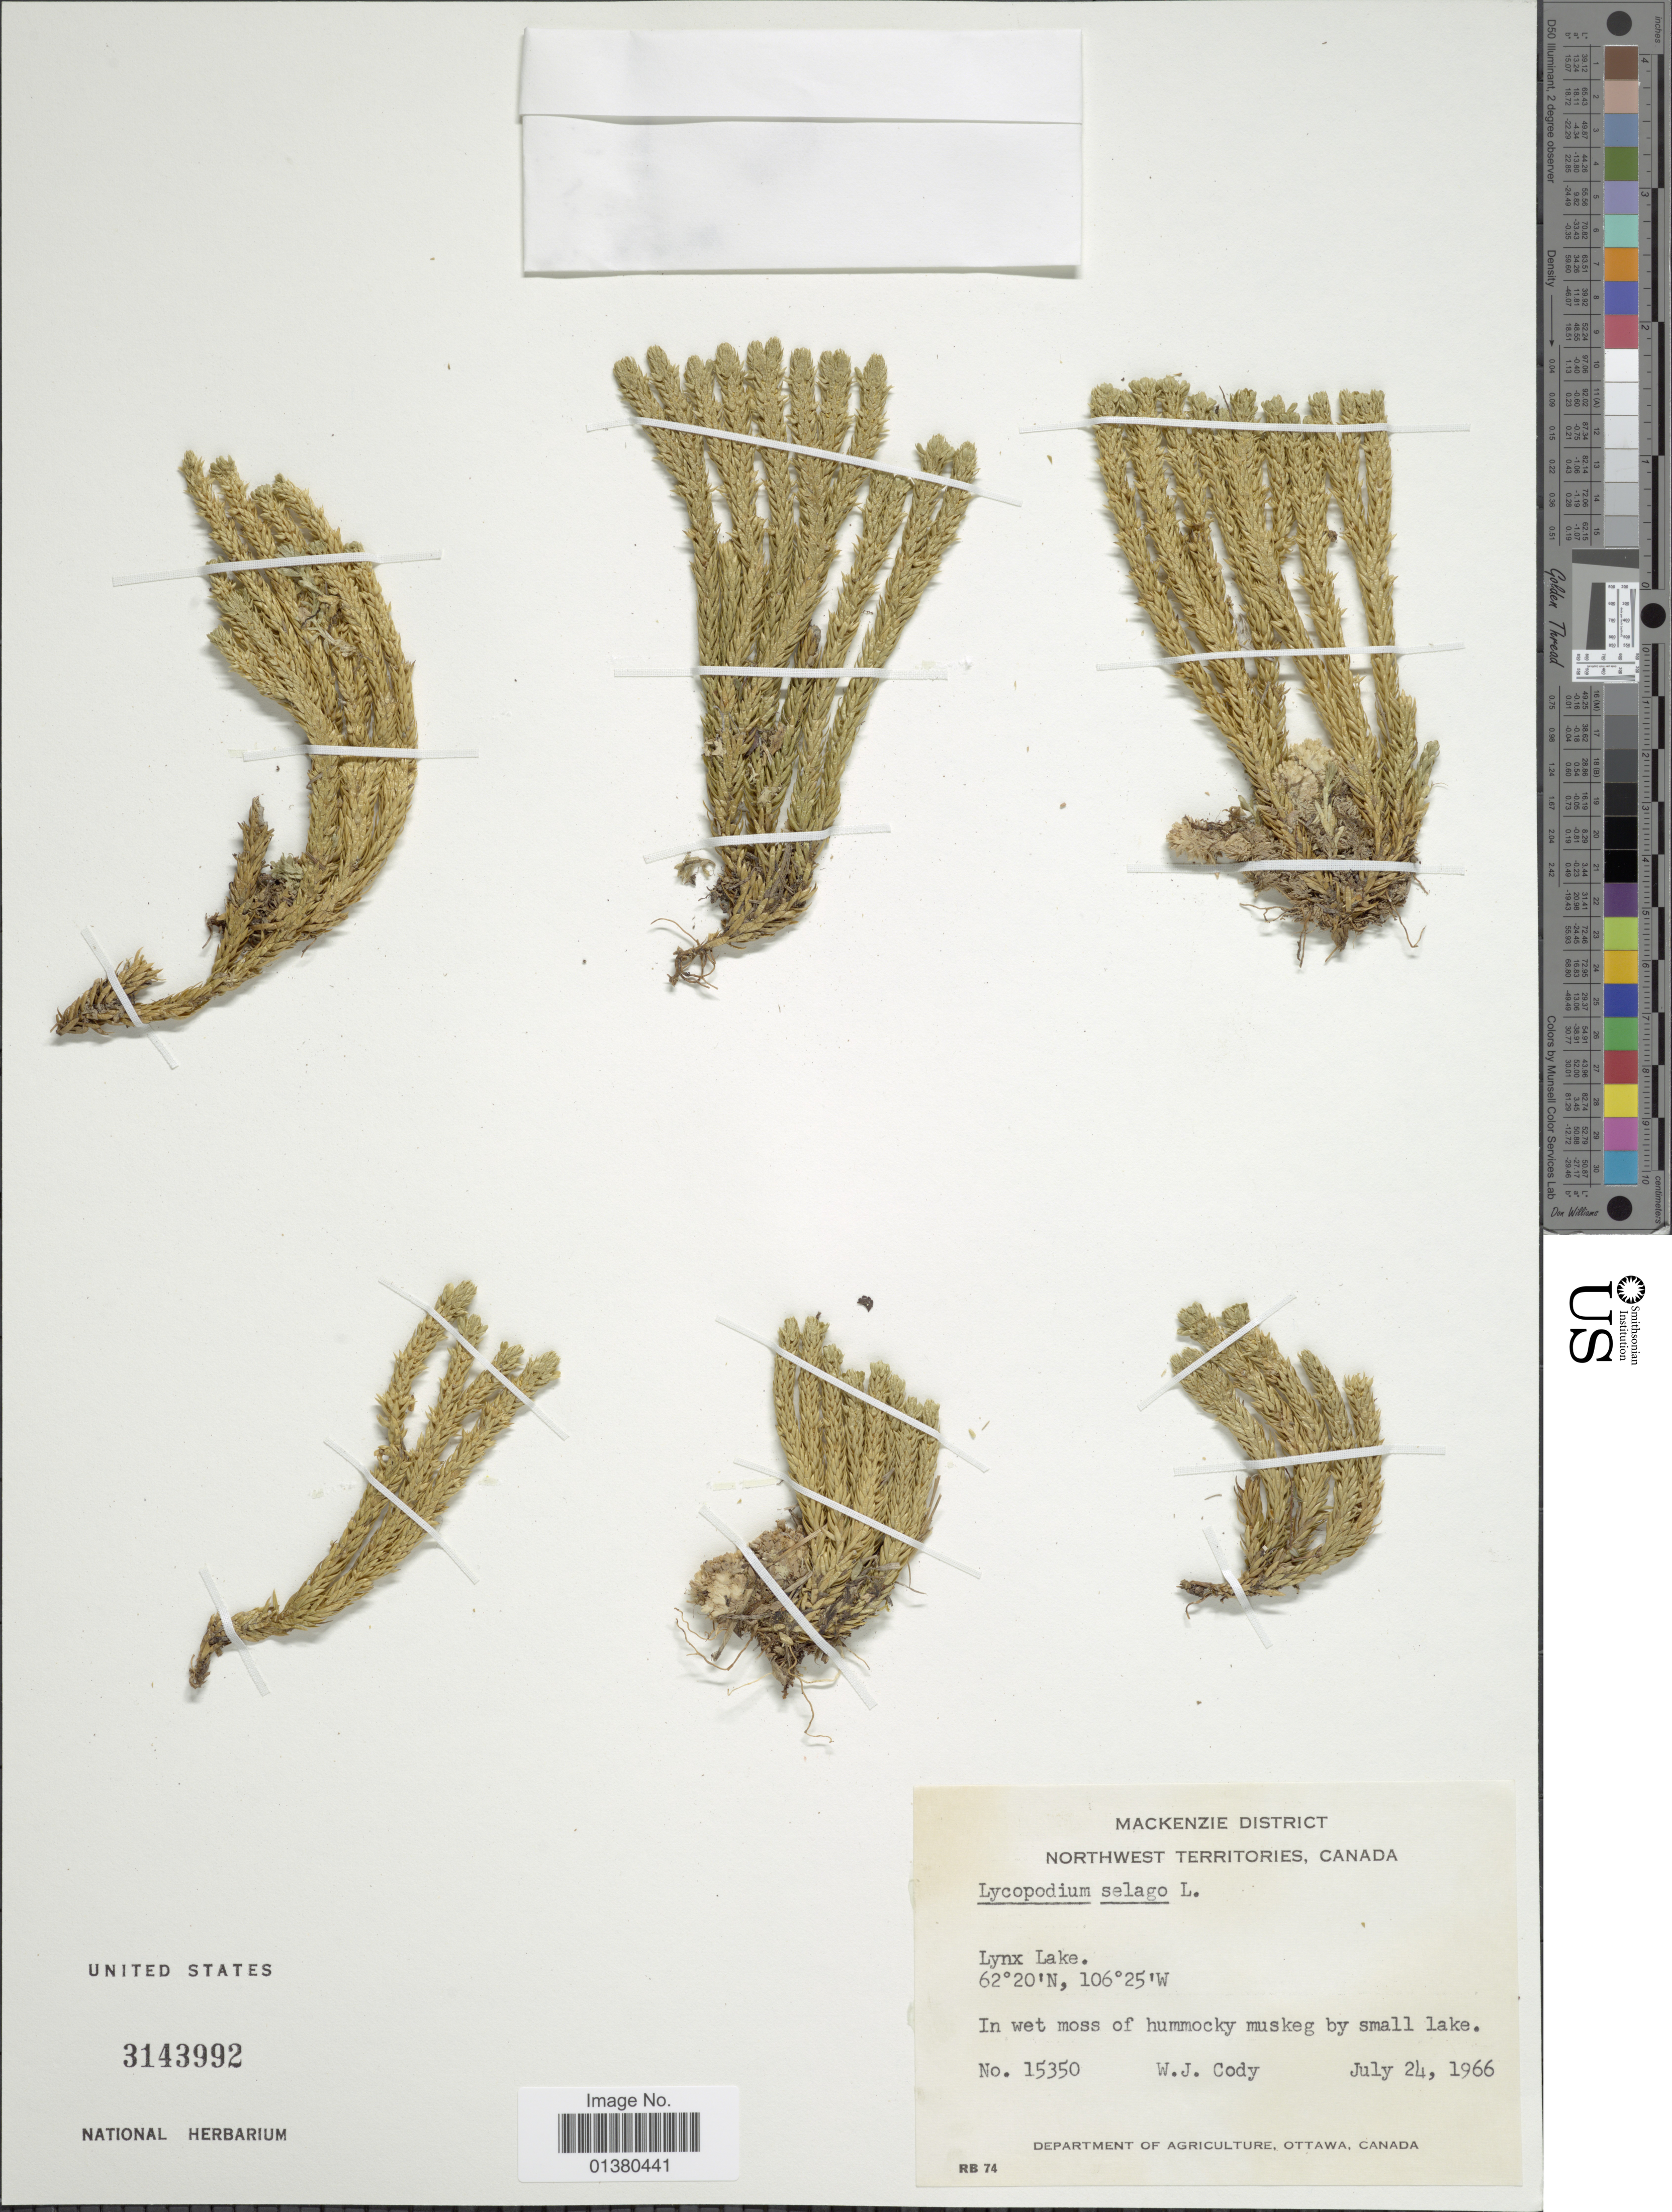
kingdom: Plantae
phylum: Tracheophyta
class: Lycopodiopsida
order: Lycopodiales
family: Lycopodiaceae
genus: Huperzia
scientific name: Huperzia selago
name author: (L.) Bernh. ex Schrank & Mart.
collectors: W. Cody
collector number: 15350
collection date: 1966-07-24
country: Canada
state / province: Northwest Territories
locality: Mackenzie District, Lynx Lake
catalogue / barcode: US 3143992